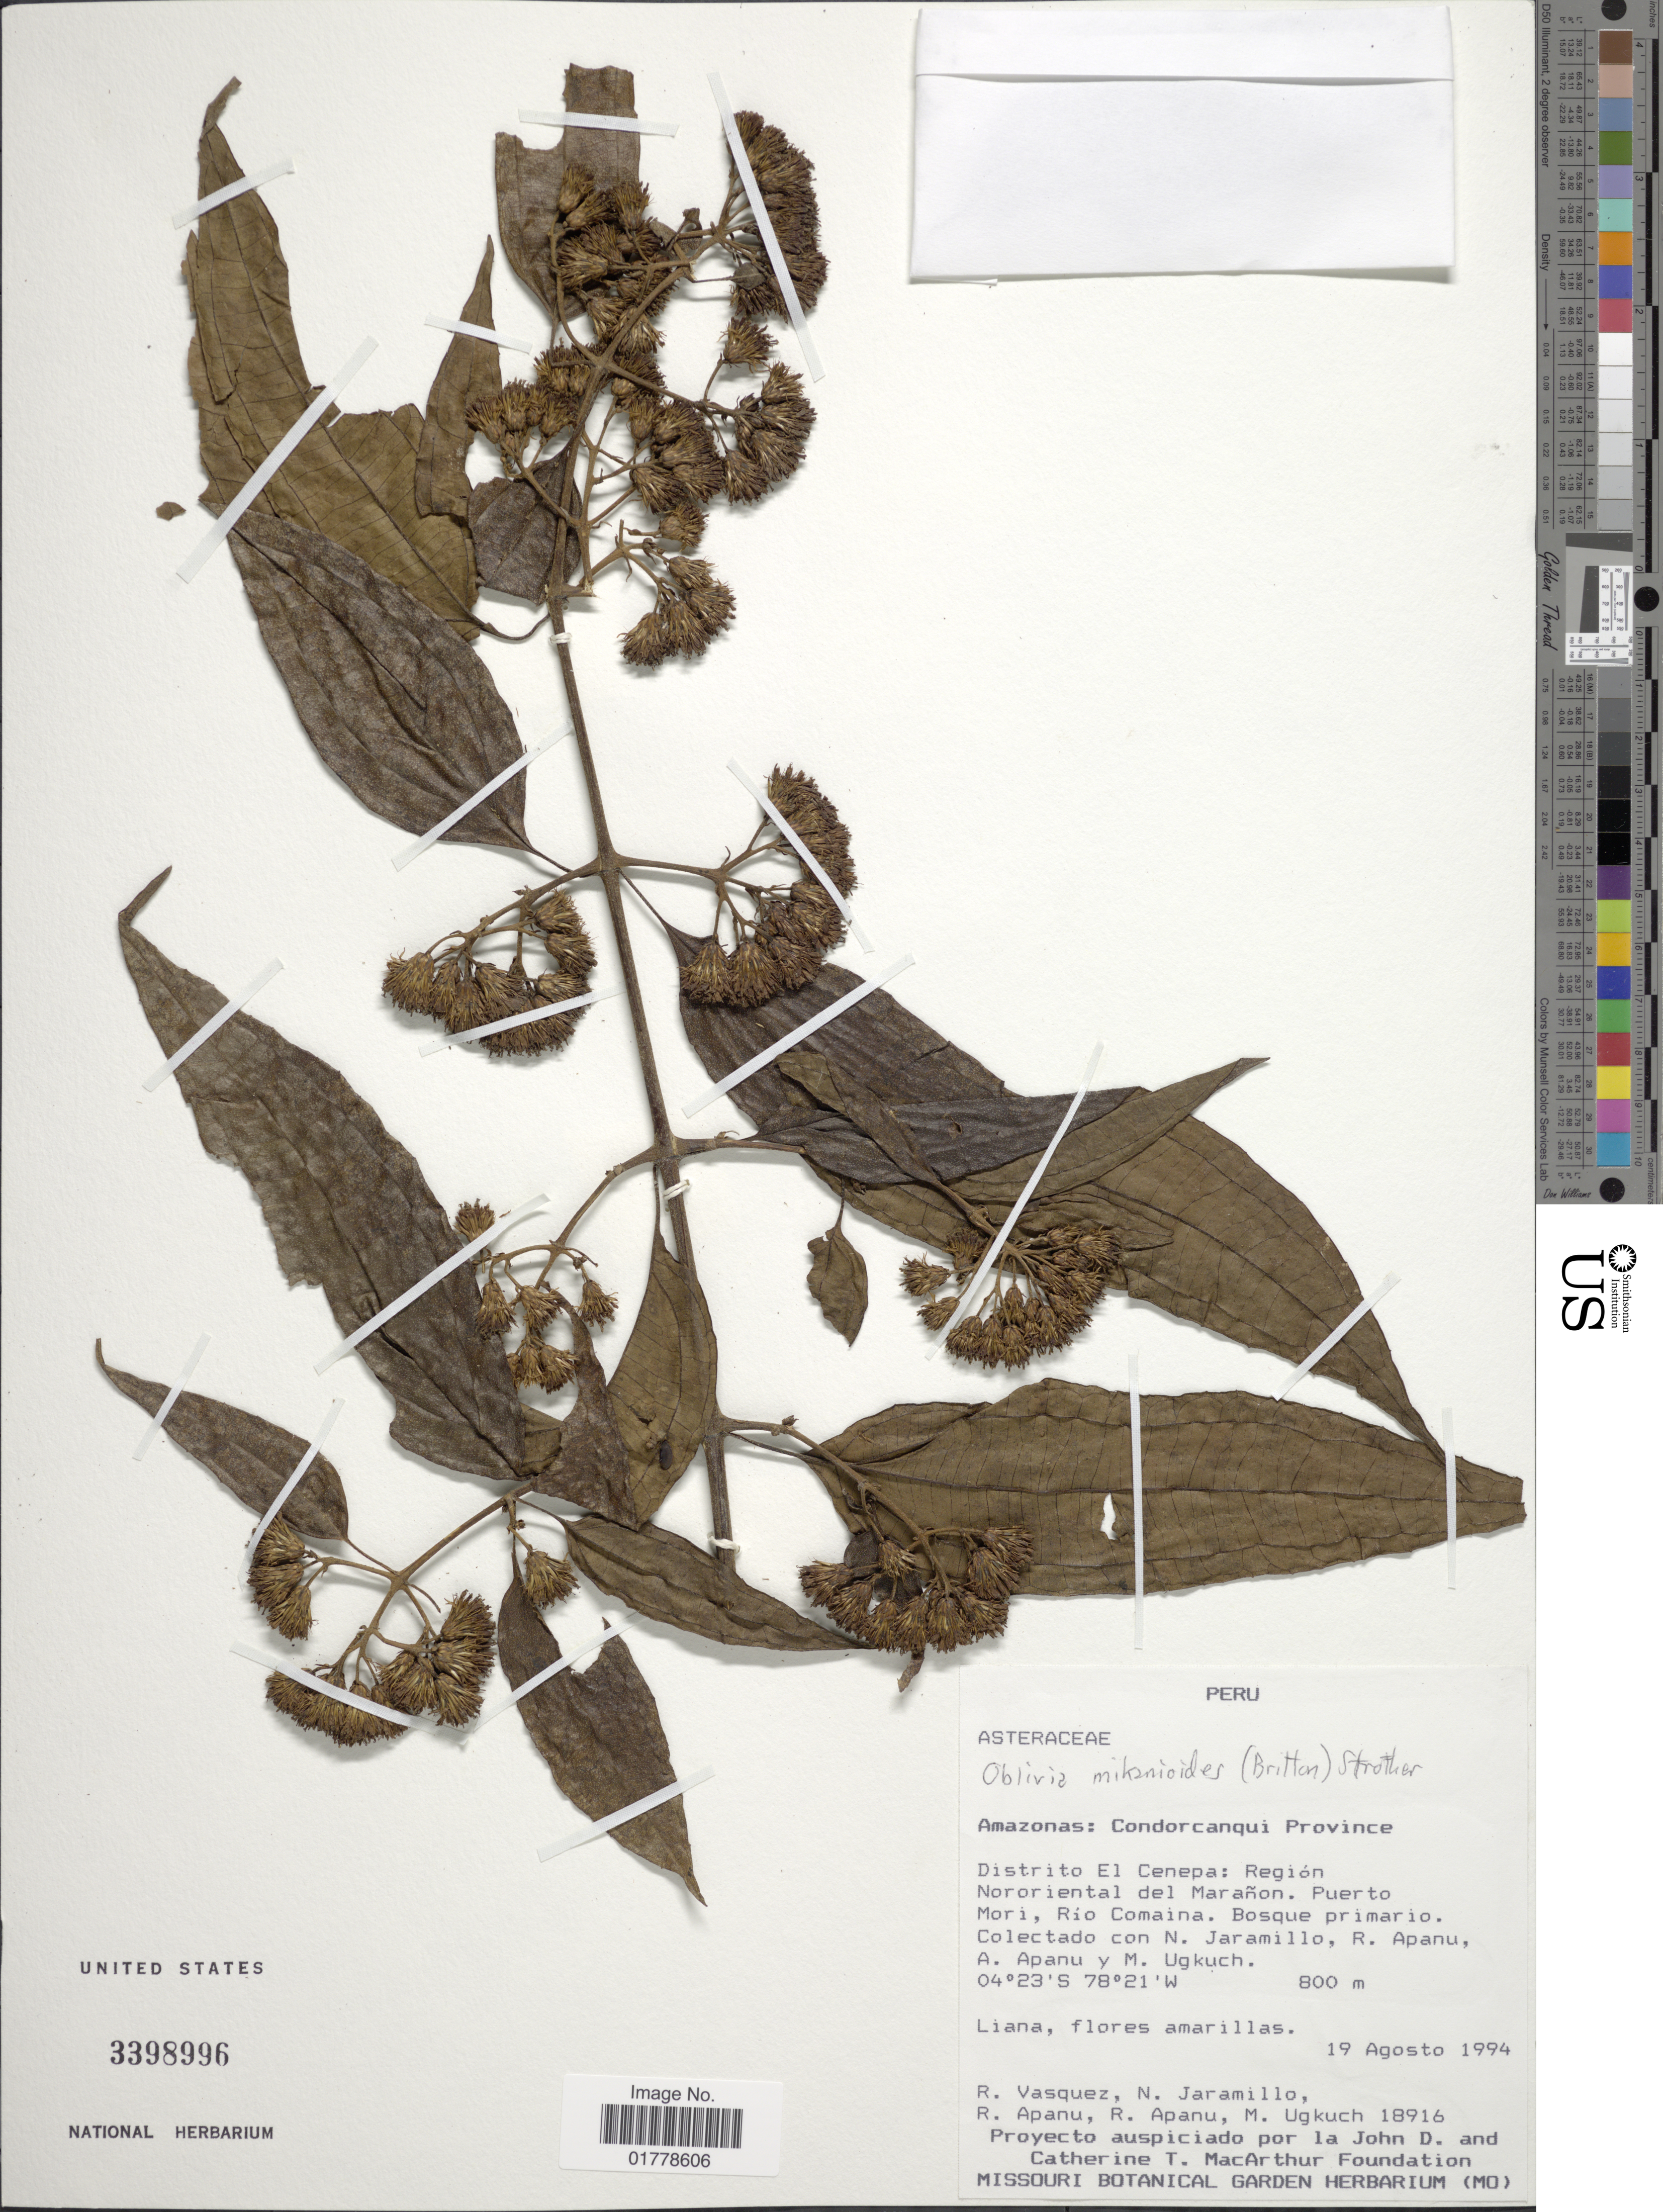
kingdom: Plantae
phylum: Tracheophyta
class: Magnoliopsida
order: Asterales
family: Asteraceae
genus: Oblivia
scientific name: Oblivia mikanioides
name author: (Britton) Strother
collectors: R. Vasquez, N. Jaramillo, R. Apanu, R. Apanu & M. Ugkuch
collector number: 18916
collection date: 1994-08-19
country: Peru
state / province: Amazonas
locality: Amazonas: Condorcanqui Province. Distrito El Cenepa: Región Nororiental del Marañon. Puerto Mori, Rio Comaina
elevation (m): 800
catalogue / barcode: US 3398996